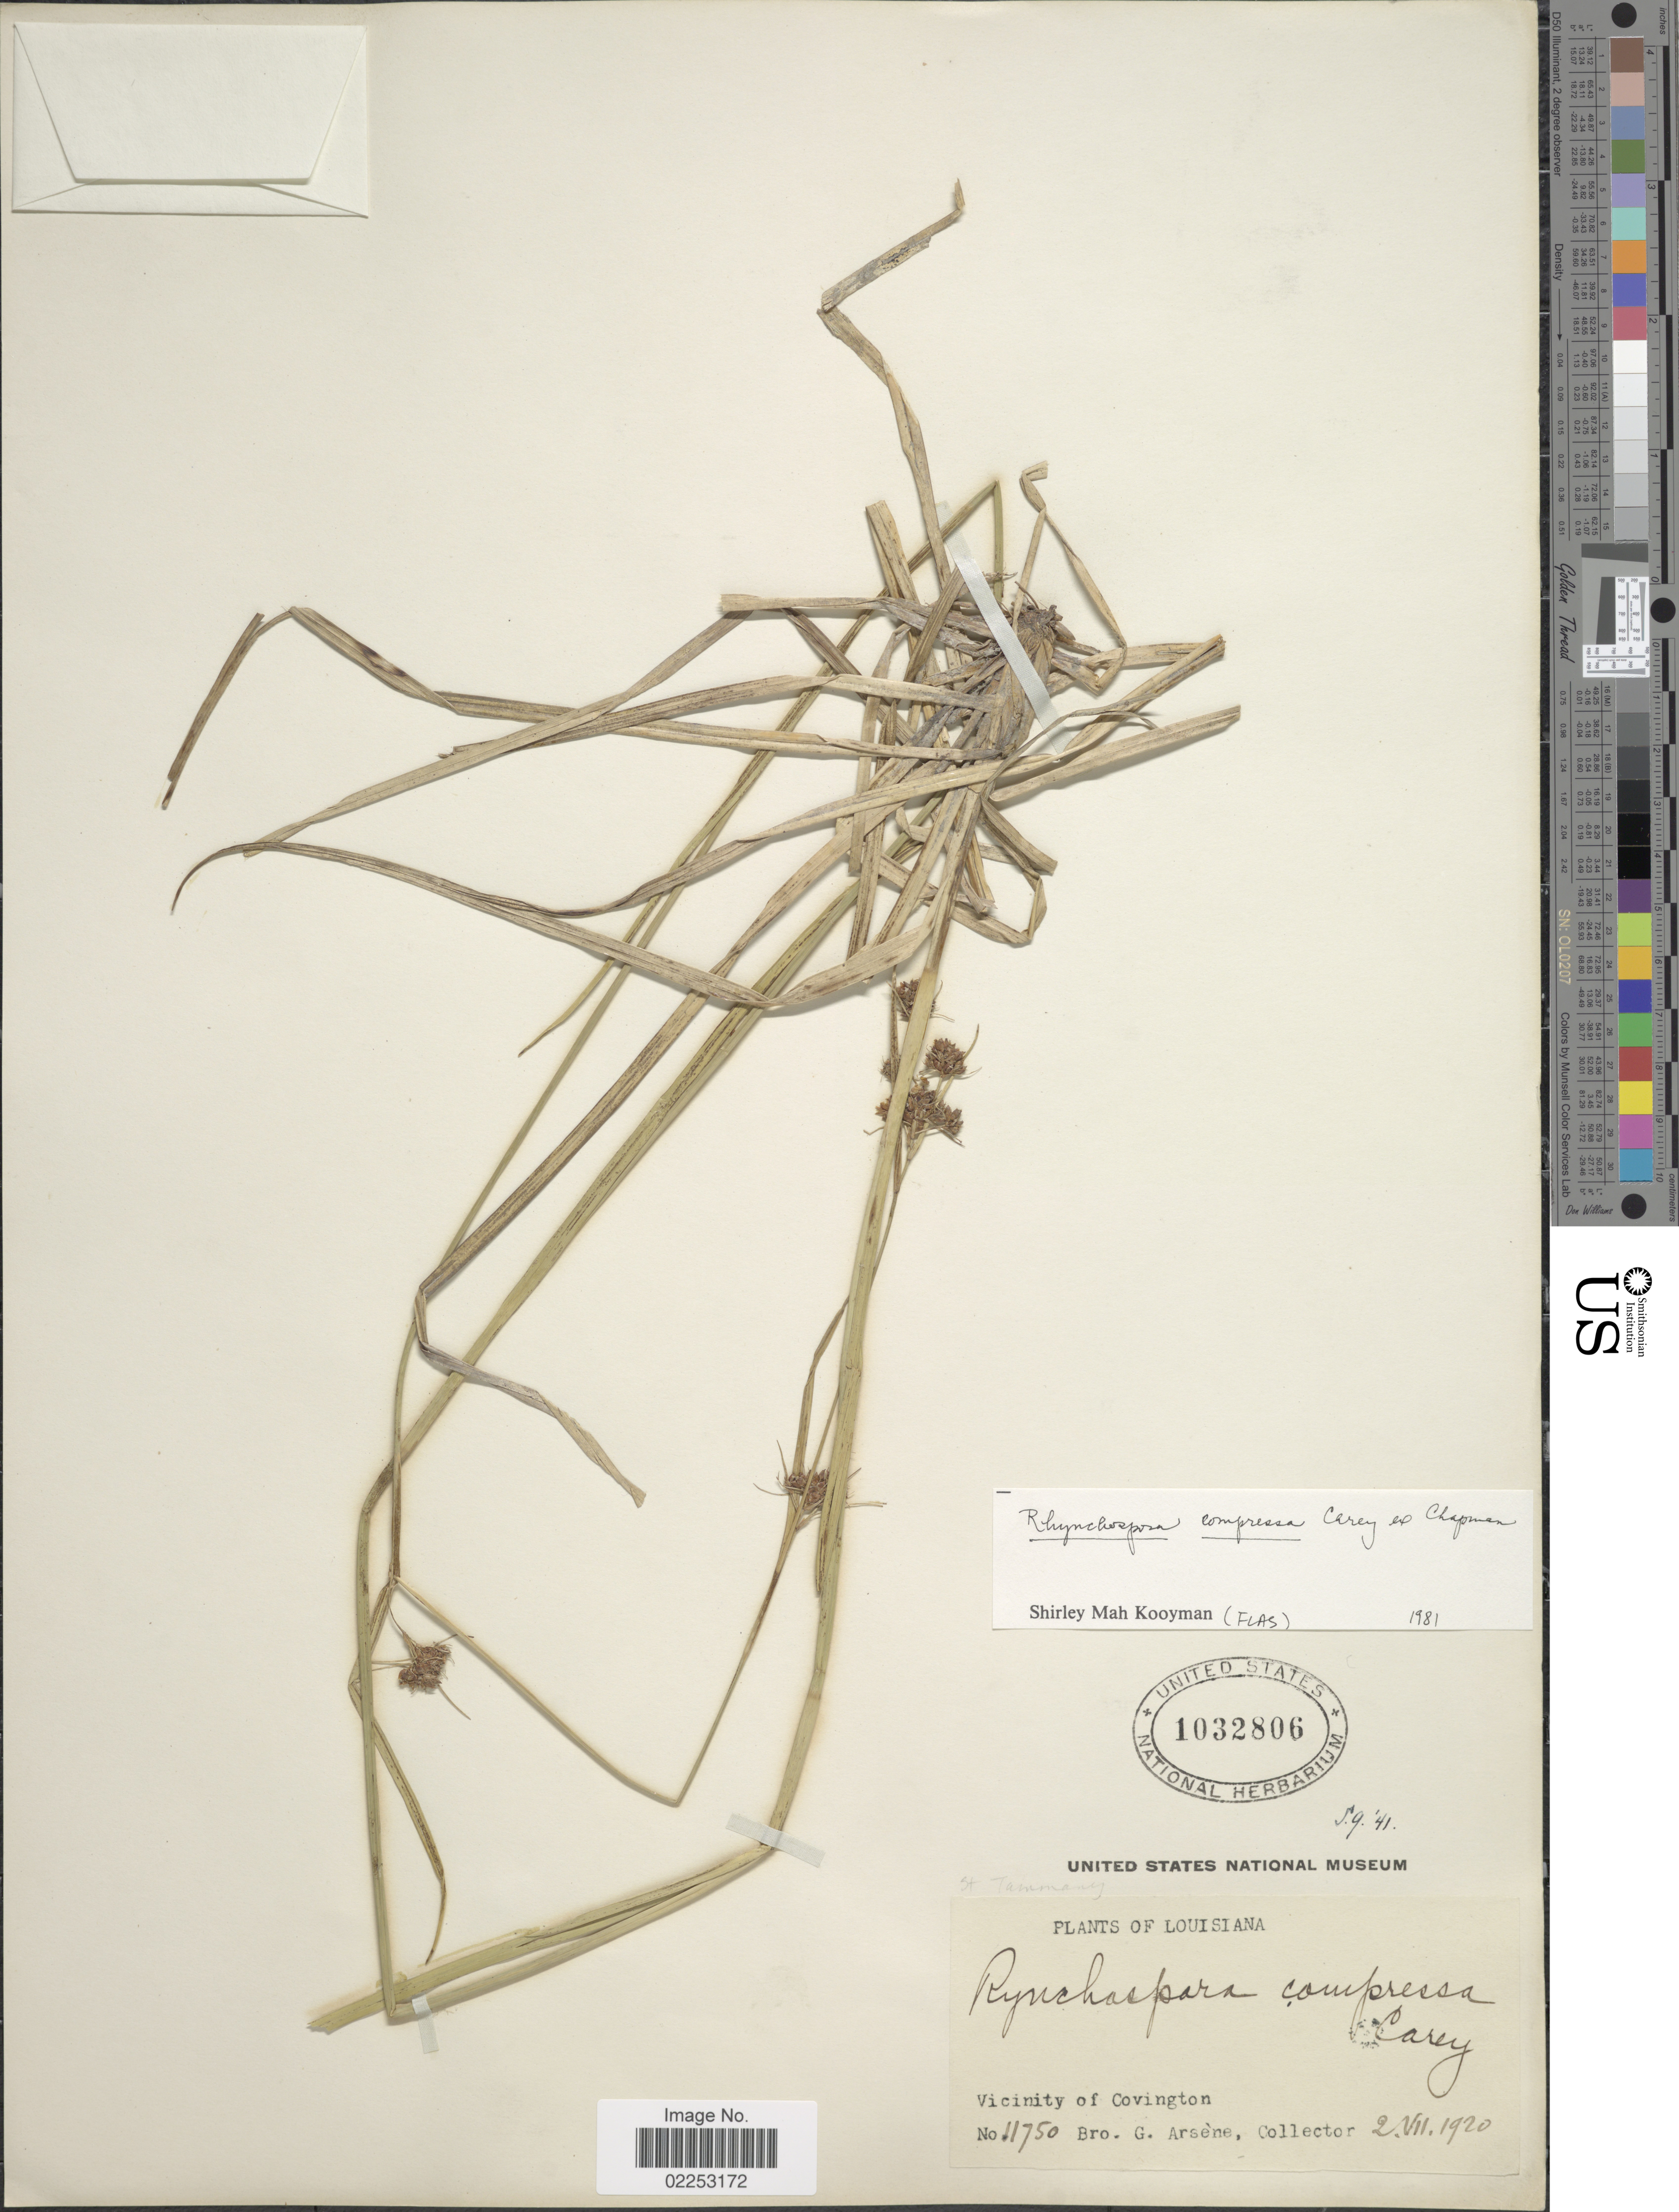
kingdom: Plantae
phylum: Tracheophyta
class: Liliopsida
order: Poales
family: Cyperaceae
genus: Rhynchospora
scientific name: Rhynchospora compressa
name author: J. Carey ex Chapm.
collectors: Bro. G. Arsène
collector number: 11750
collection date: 1920-07-02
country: United States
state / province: Louisiana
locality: Vicinity of Covington. St. Tammany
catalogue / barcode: US 1032806